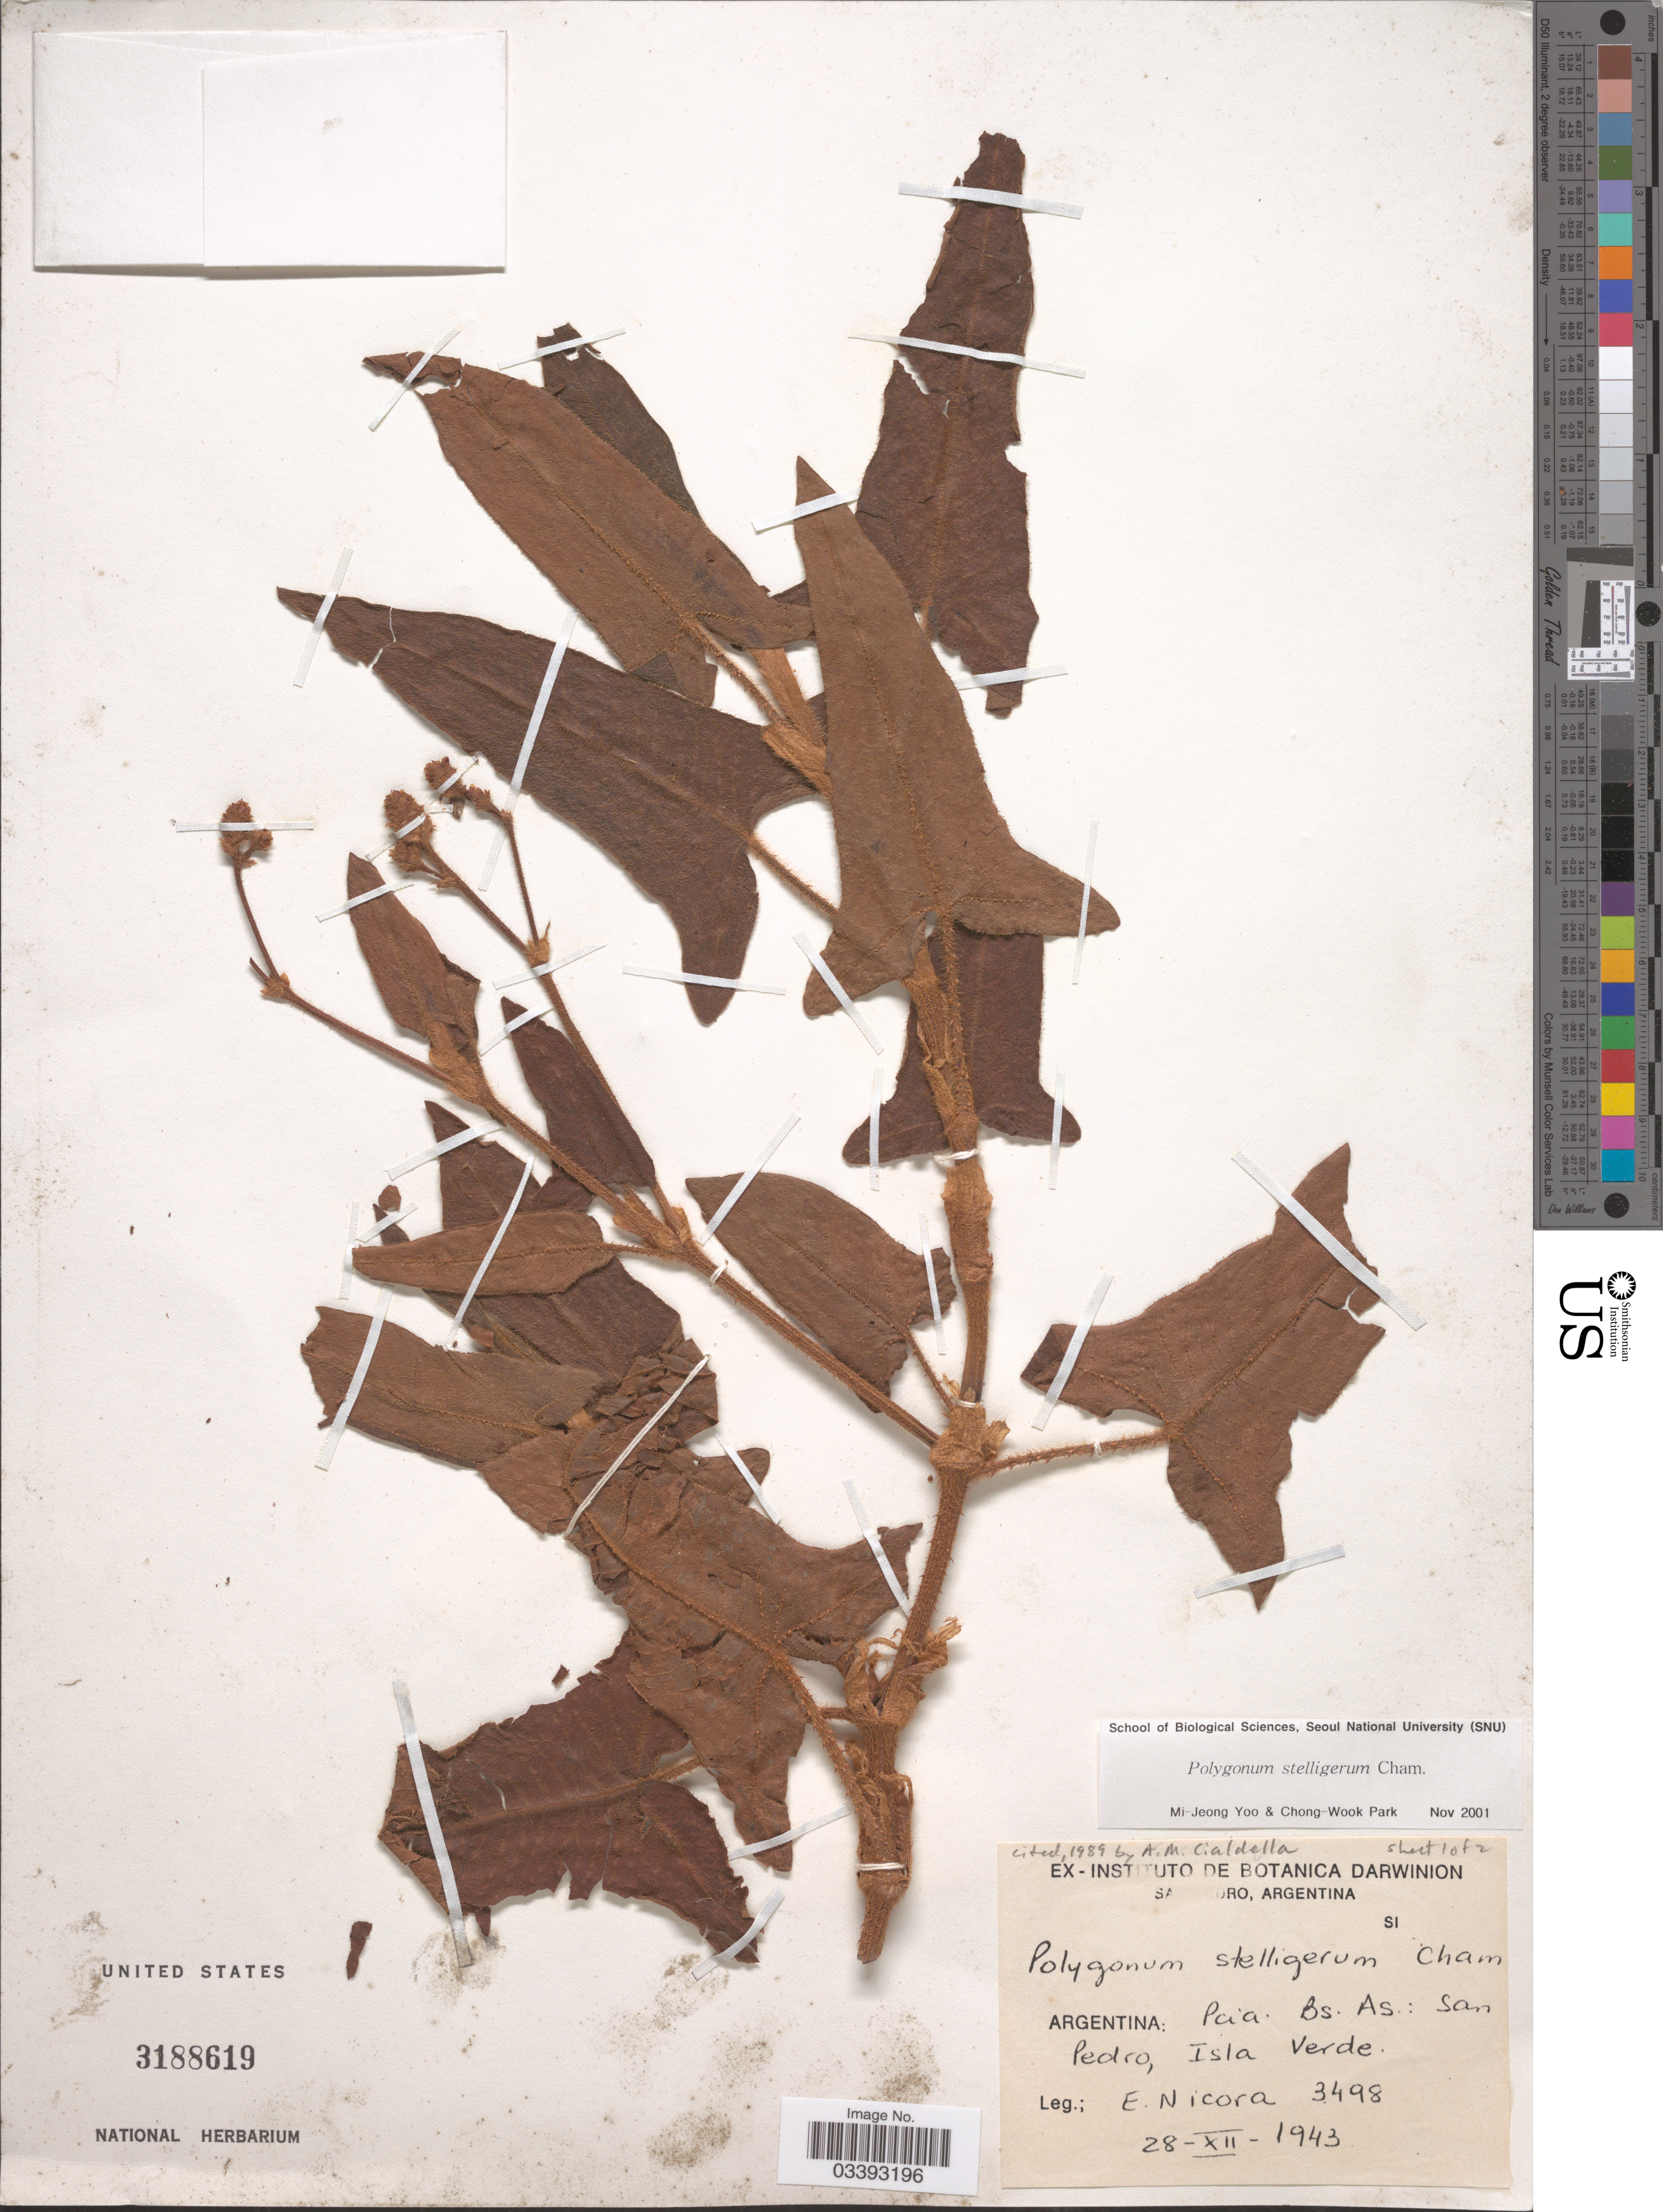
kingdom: Plantae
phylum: Tracheophyta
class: Magnoliopsida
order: Caryophyllales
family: Polygonaceae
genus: Polygonum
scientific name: Polygonum stelligerum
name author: Cham.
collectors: E. Nicora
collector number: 3498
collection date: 1943-12-28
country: Argentina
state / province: Buenos Aires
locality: San Pedro, Isla Verde.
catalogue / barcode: US 3188619